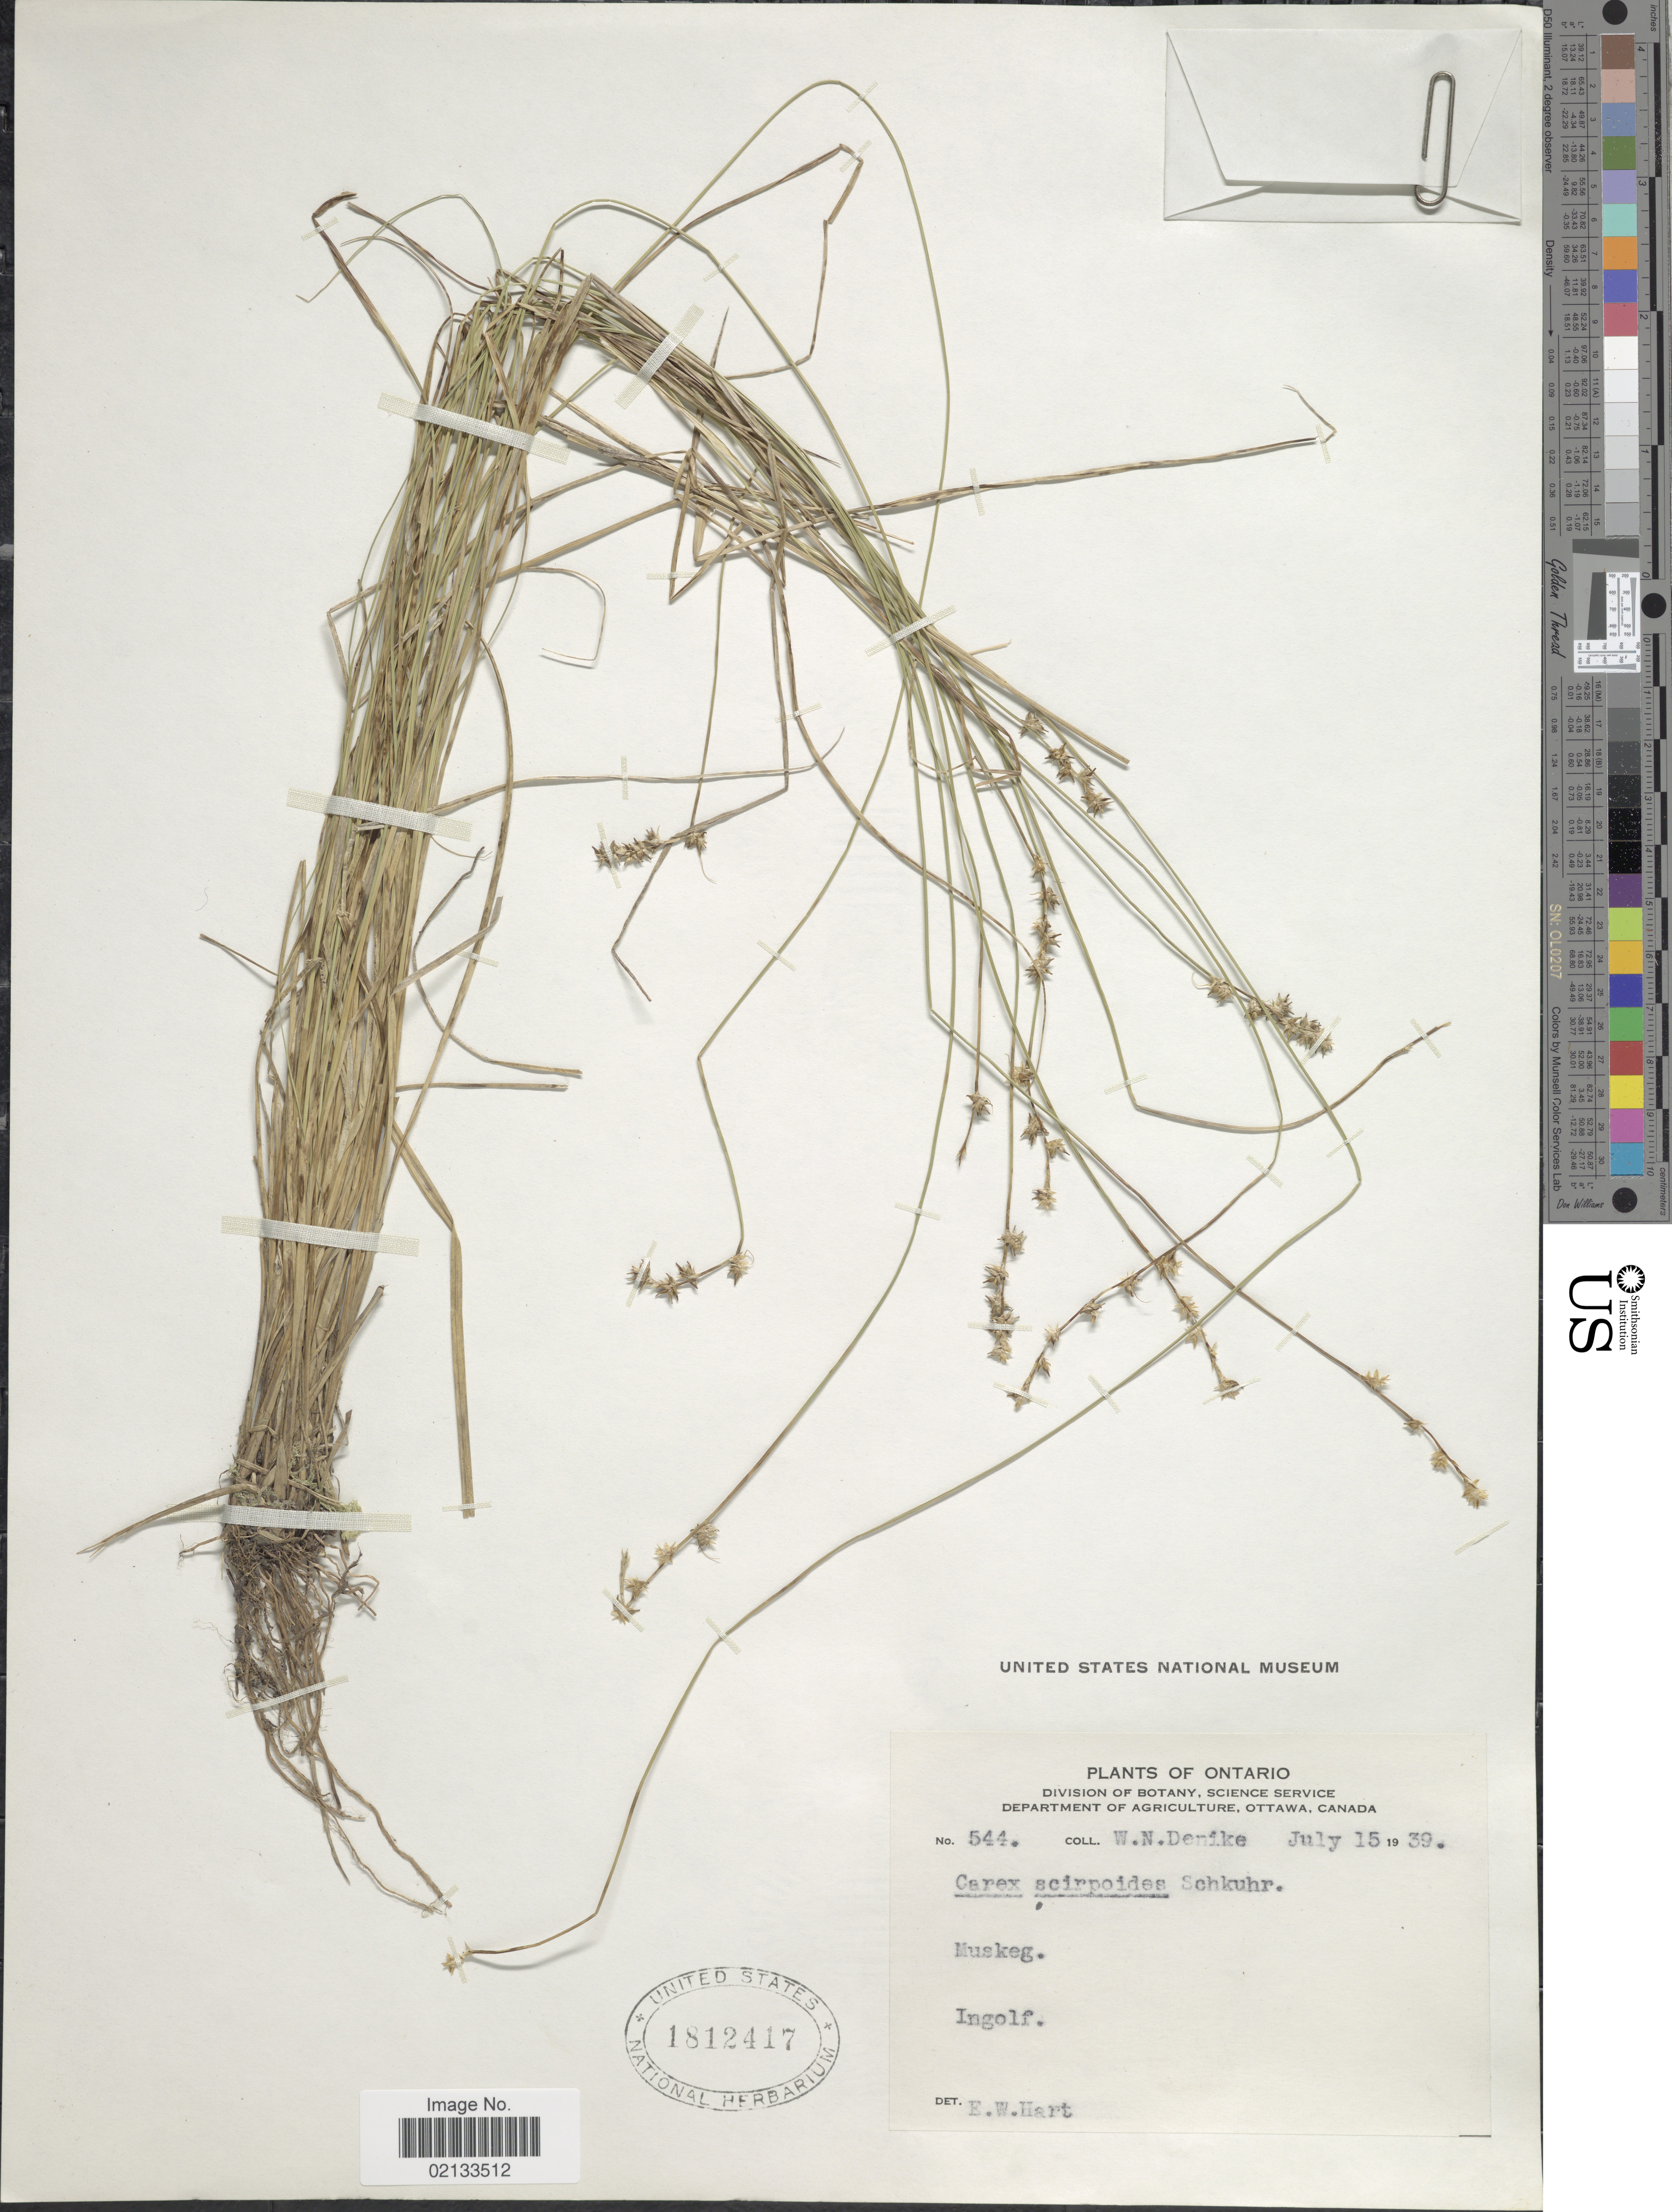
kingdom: Plantae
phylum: Tracheophyta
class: Liliopsida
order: Poales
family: Cyperaceae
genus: Carex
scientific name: Carex echinata subsp. echinata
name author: Murray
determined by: Reznicek, A. A.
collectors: W. Denike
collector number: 544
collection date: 1939-07-15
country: Canada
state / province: Ontario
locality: Muskeg, Ingolf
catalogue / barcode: US 1812417